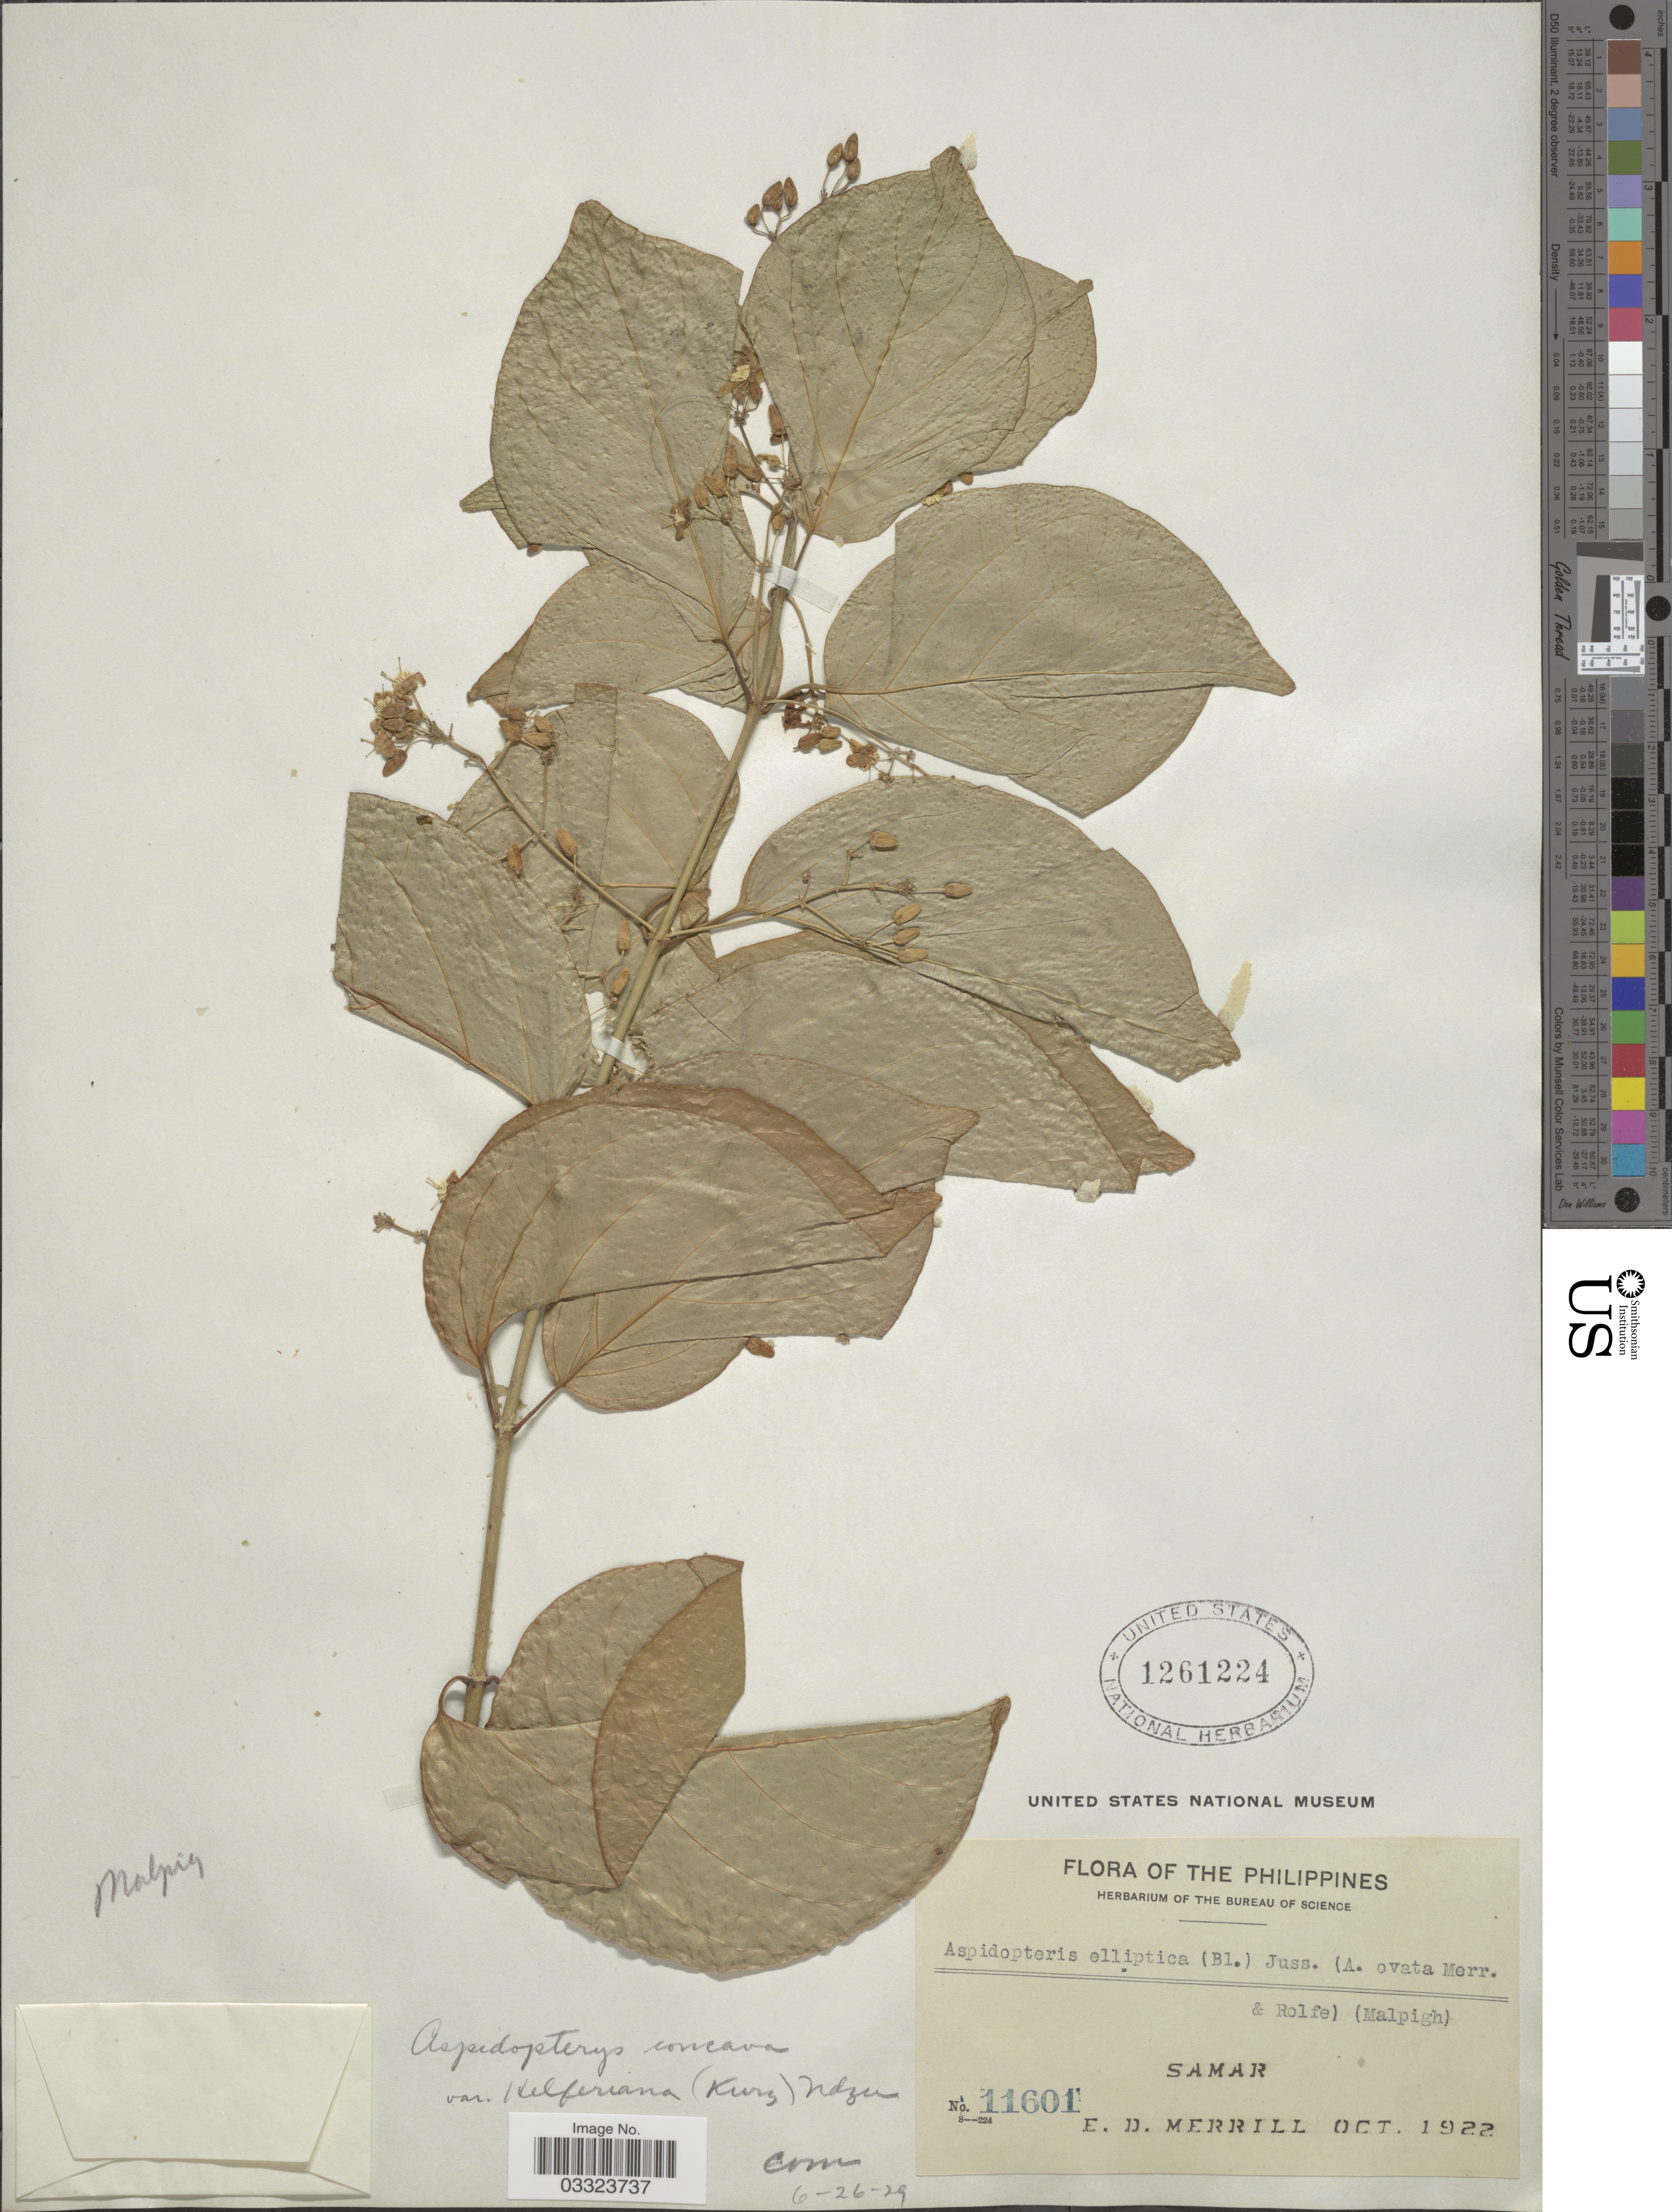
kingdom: Plantae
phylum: Tracheophyta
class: Magnoliopsida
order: Malpighiales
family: Malpighiaceae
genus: Aspidopterys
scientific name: Aspidopterys concava var. helferiana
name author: (Kurz) Nied.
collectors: E. D. Merrill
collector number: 11601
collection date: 1922-10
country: Philippines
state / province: Eastern Visayas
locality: Samar.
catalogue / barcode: US 1261224